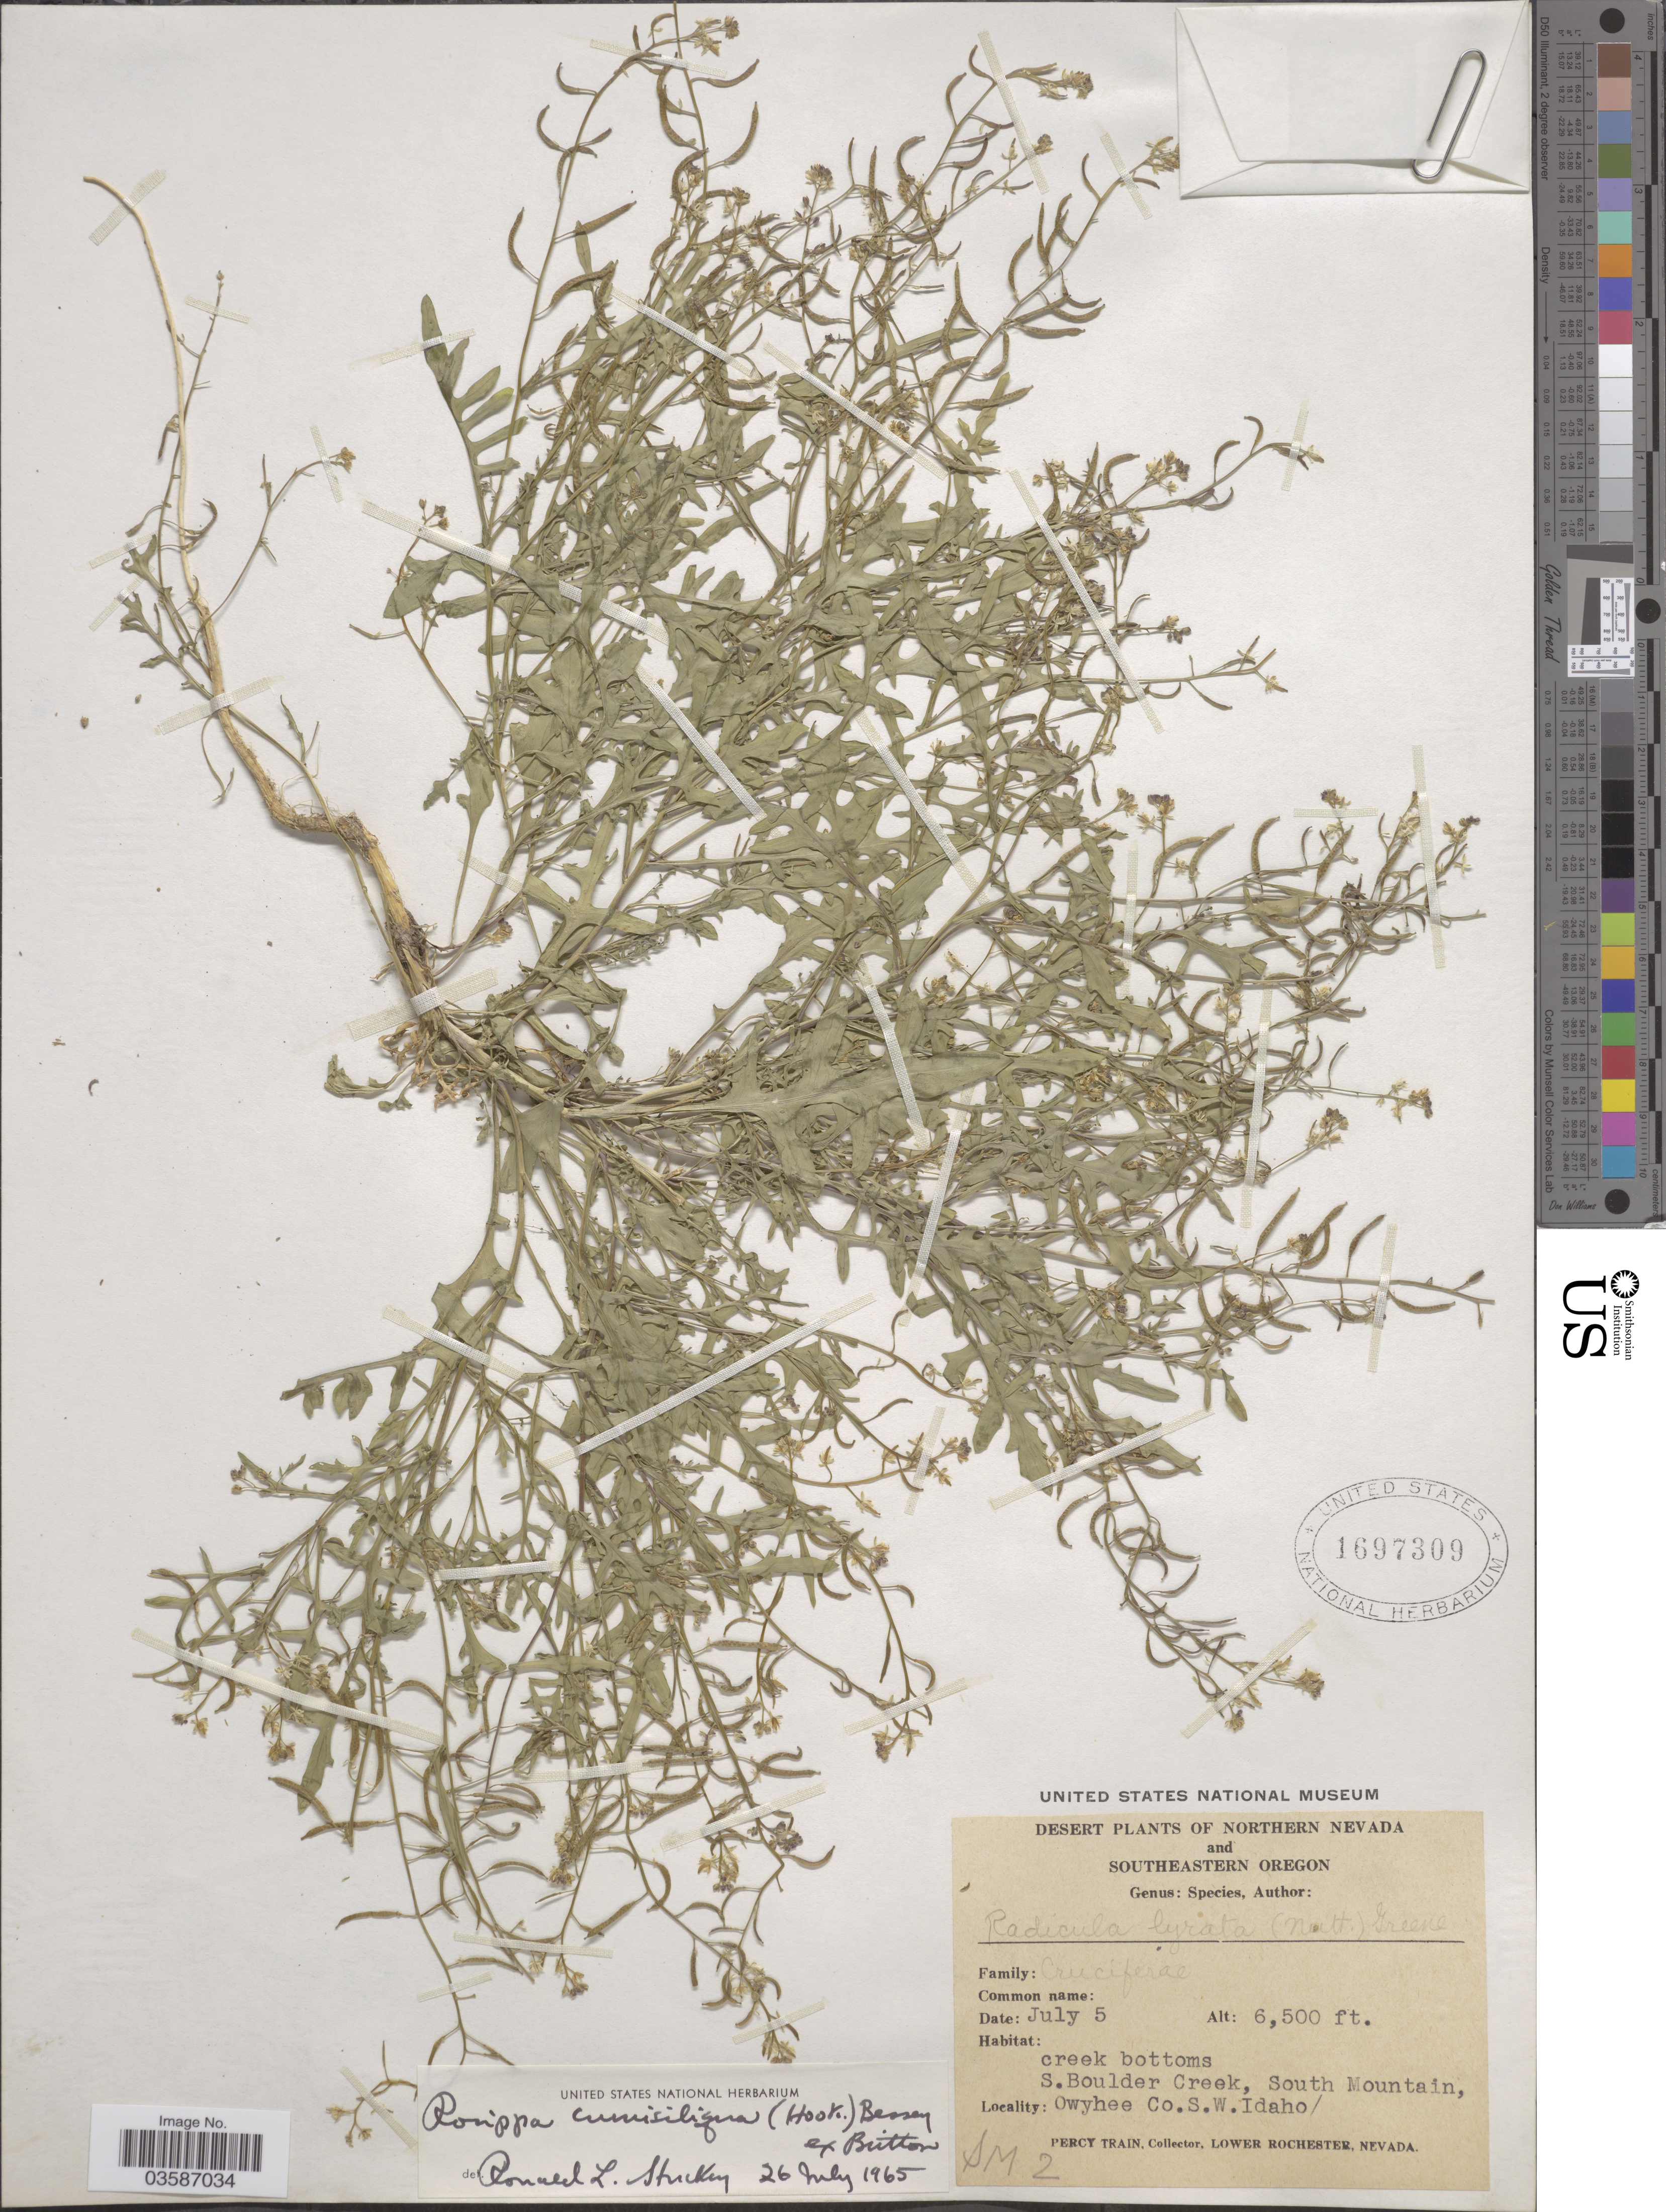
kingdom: Plantae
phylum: Tracheophyta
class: Magnoliopsida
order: Brassicales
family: Brassicaceae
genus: Rorippa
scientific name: Rorippa curvisiliqua var. curvisiliqua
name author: (Hook.) Bessey ex Britton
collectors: P. Train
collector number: SM2?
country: United States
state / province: Idaho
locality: Desert. S. Boulder Creek, South Mountain, Owyhee Co. S.W. Idaho.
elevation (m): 1981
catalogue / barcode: US 1697309